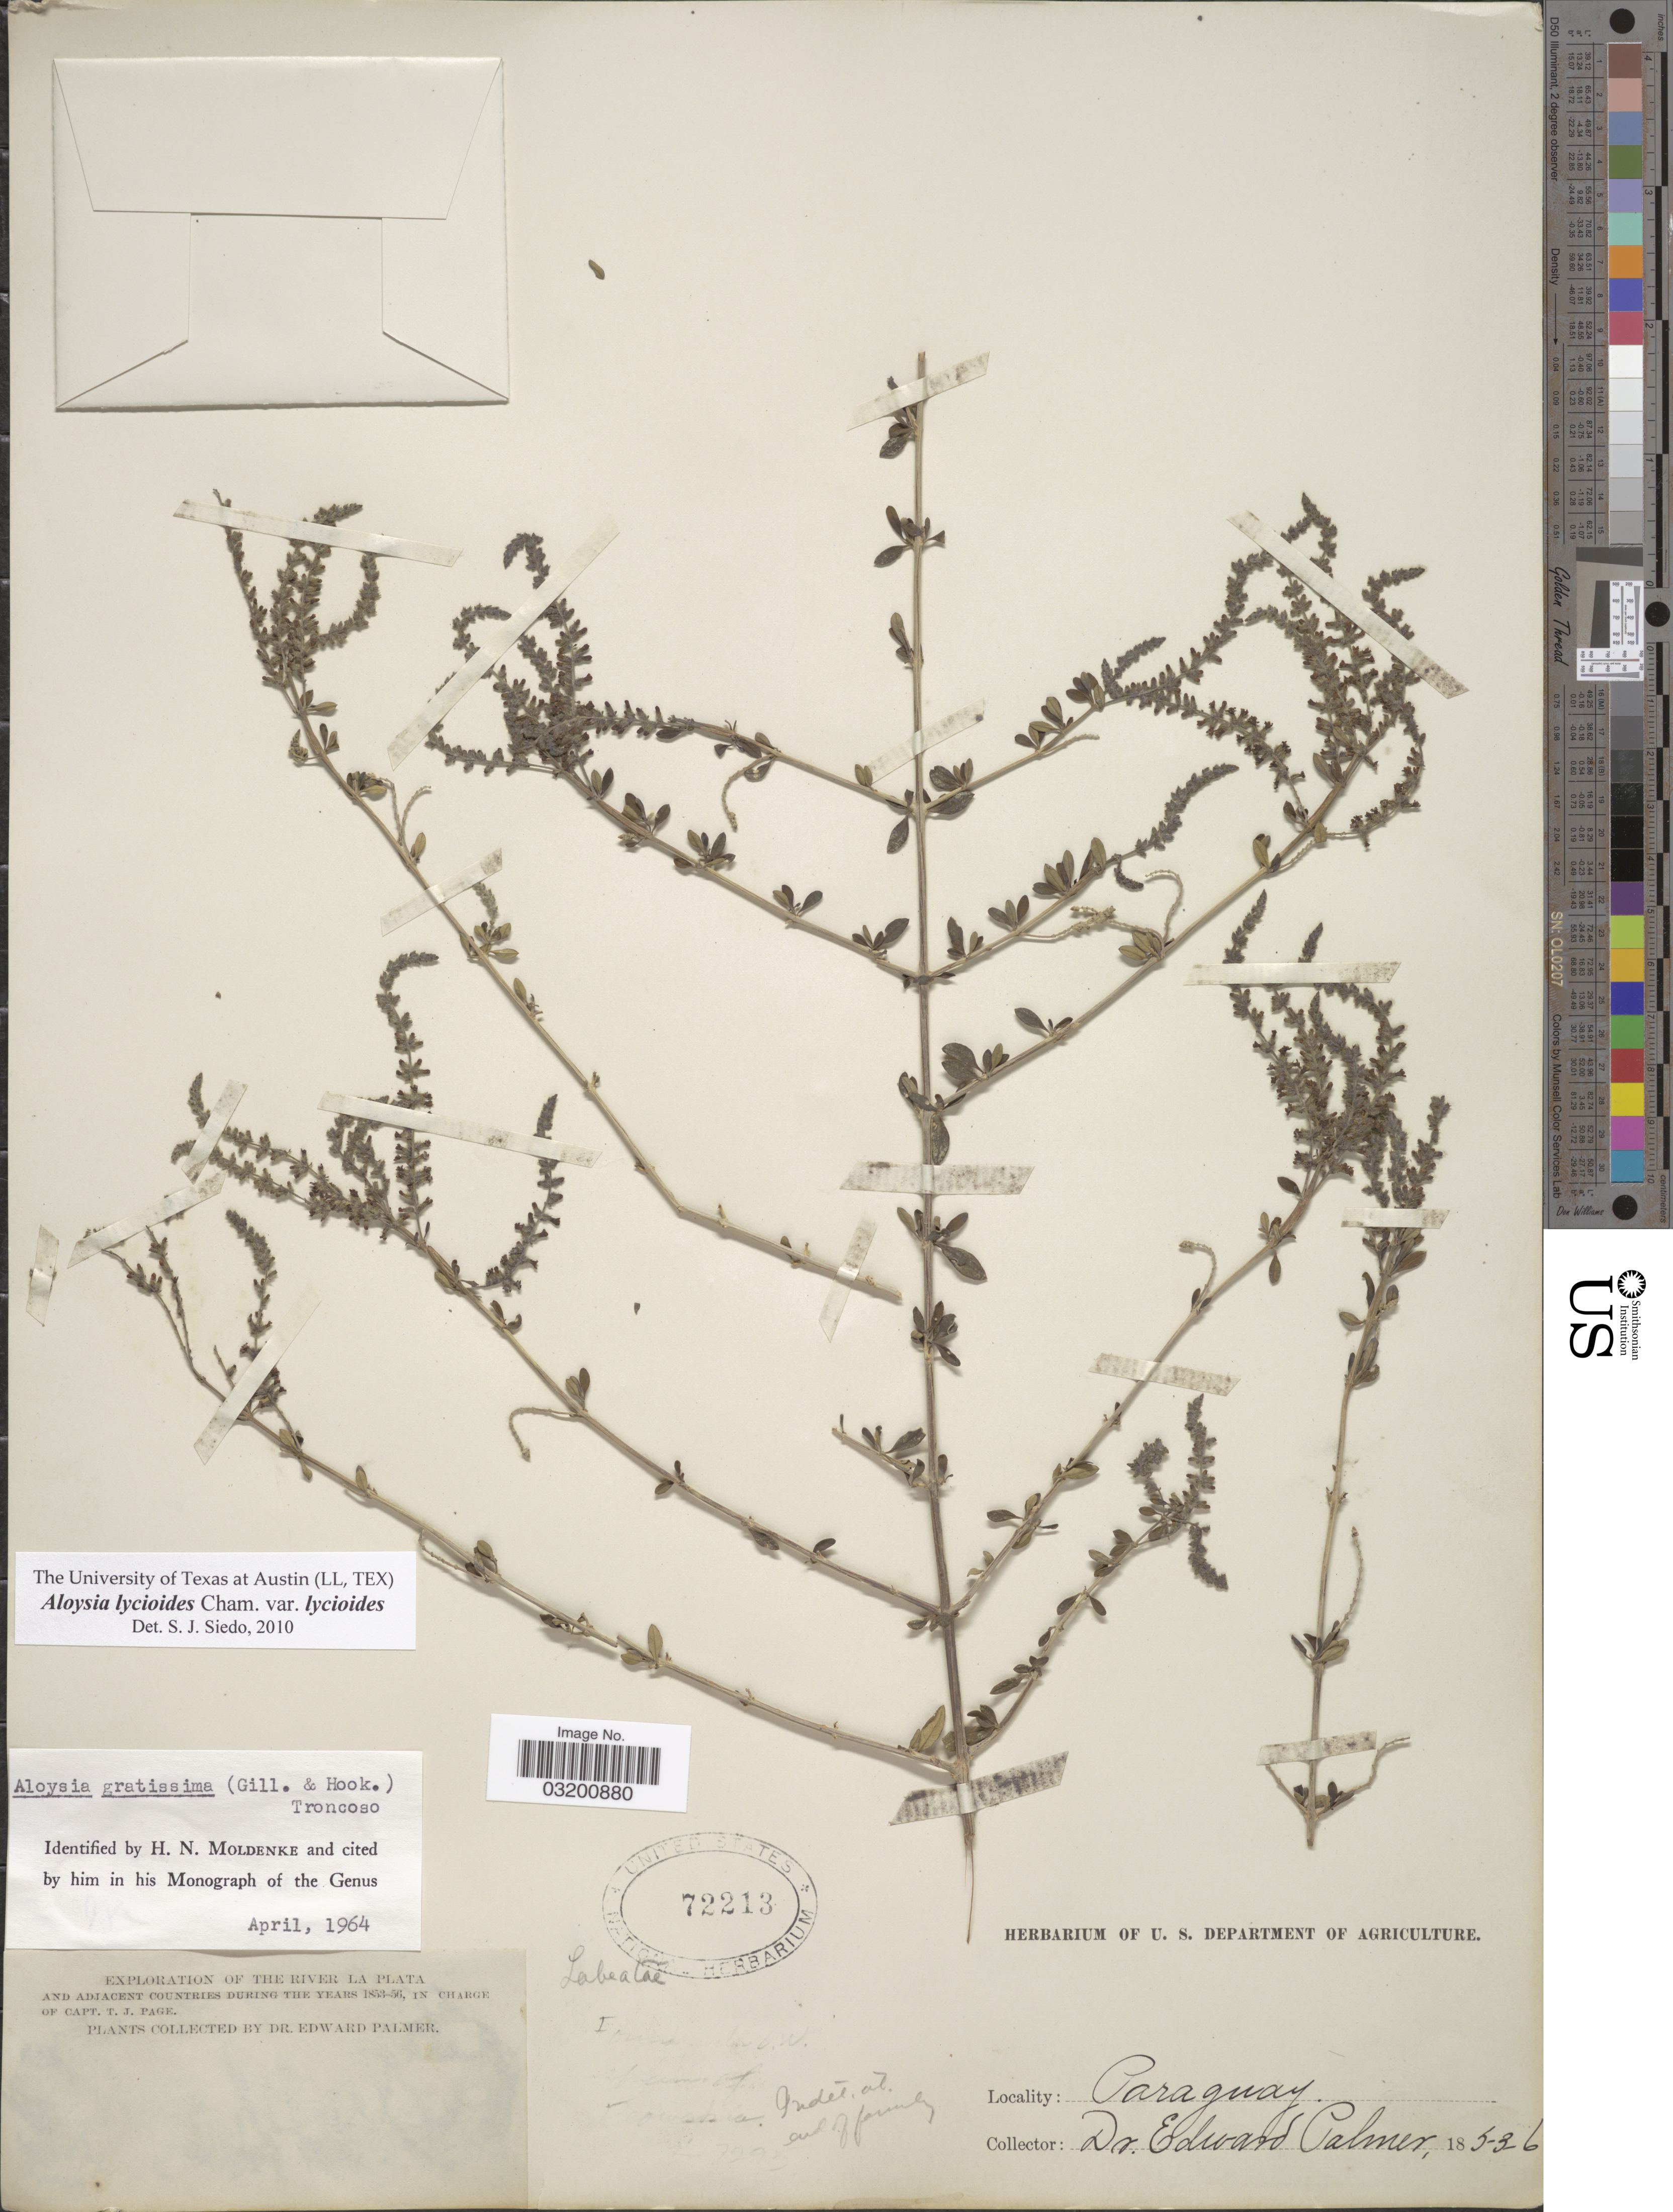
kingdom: Plantae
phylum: Tracheophyta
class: Magnoliopsida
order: Lamiales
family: Verbenaceae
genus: Aloysia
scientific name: Aloysia lycioides var. lycioides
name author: Cham.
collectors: E. Palmer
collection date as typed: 185-3-6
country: Paraguay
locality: The River La Plata, and adjacent Countries.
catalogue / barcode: US 72213